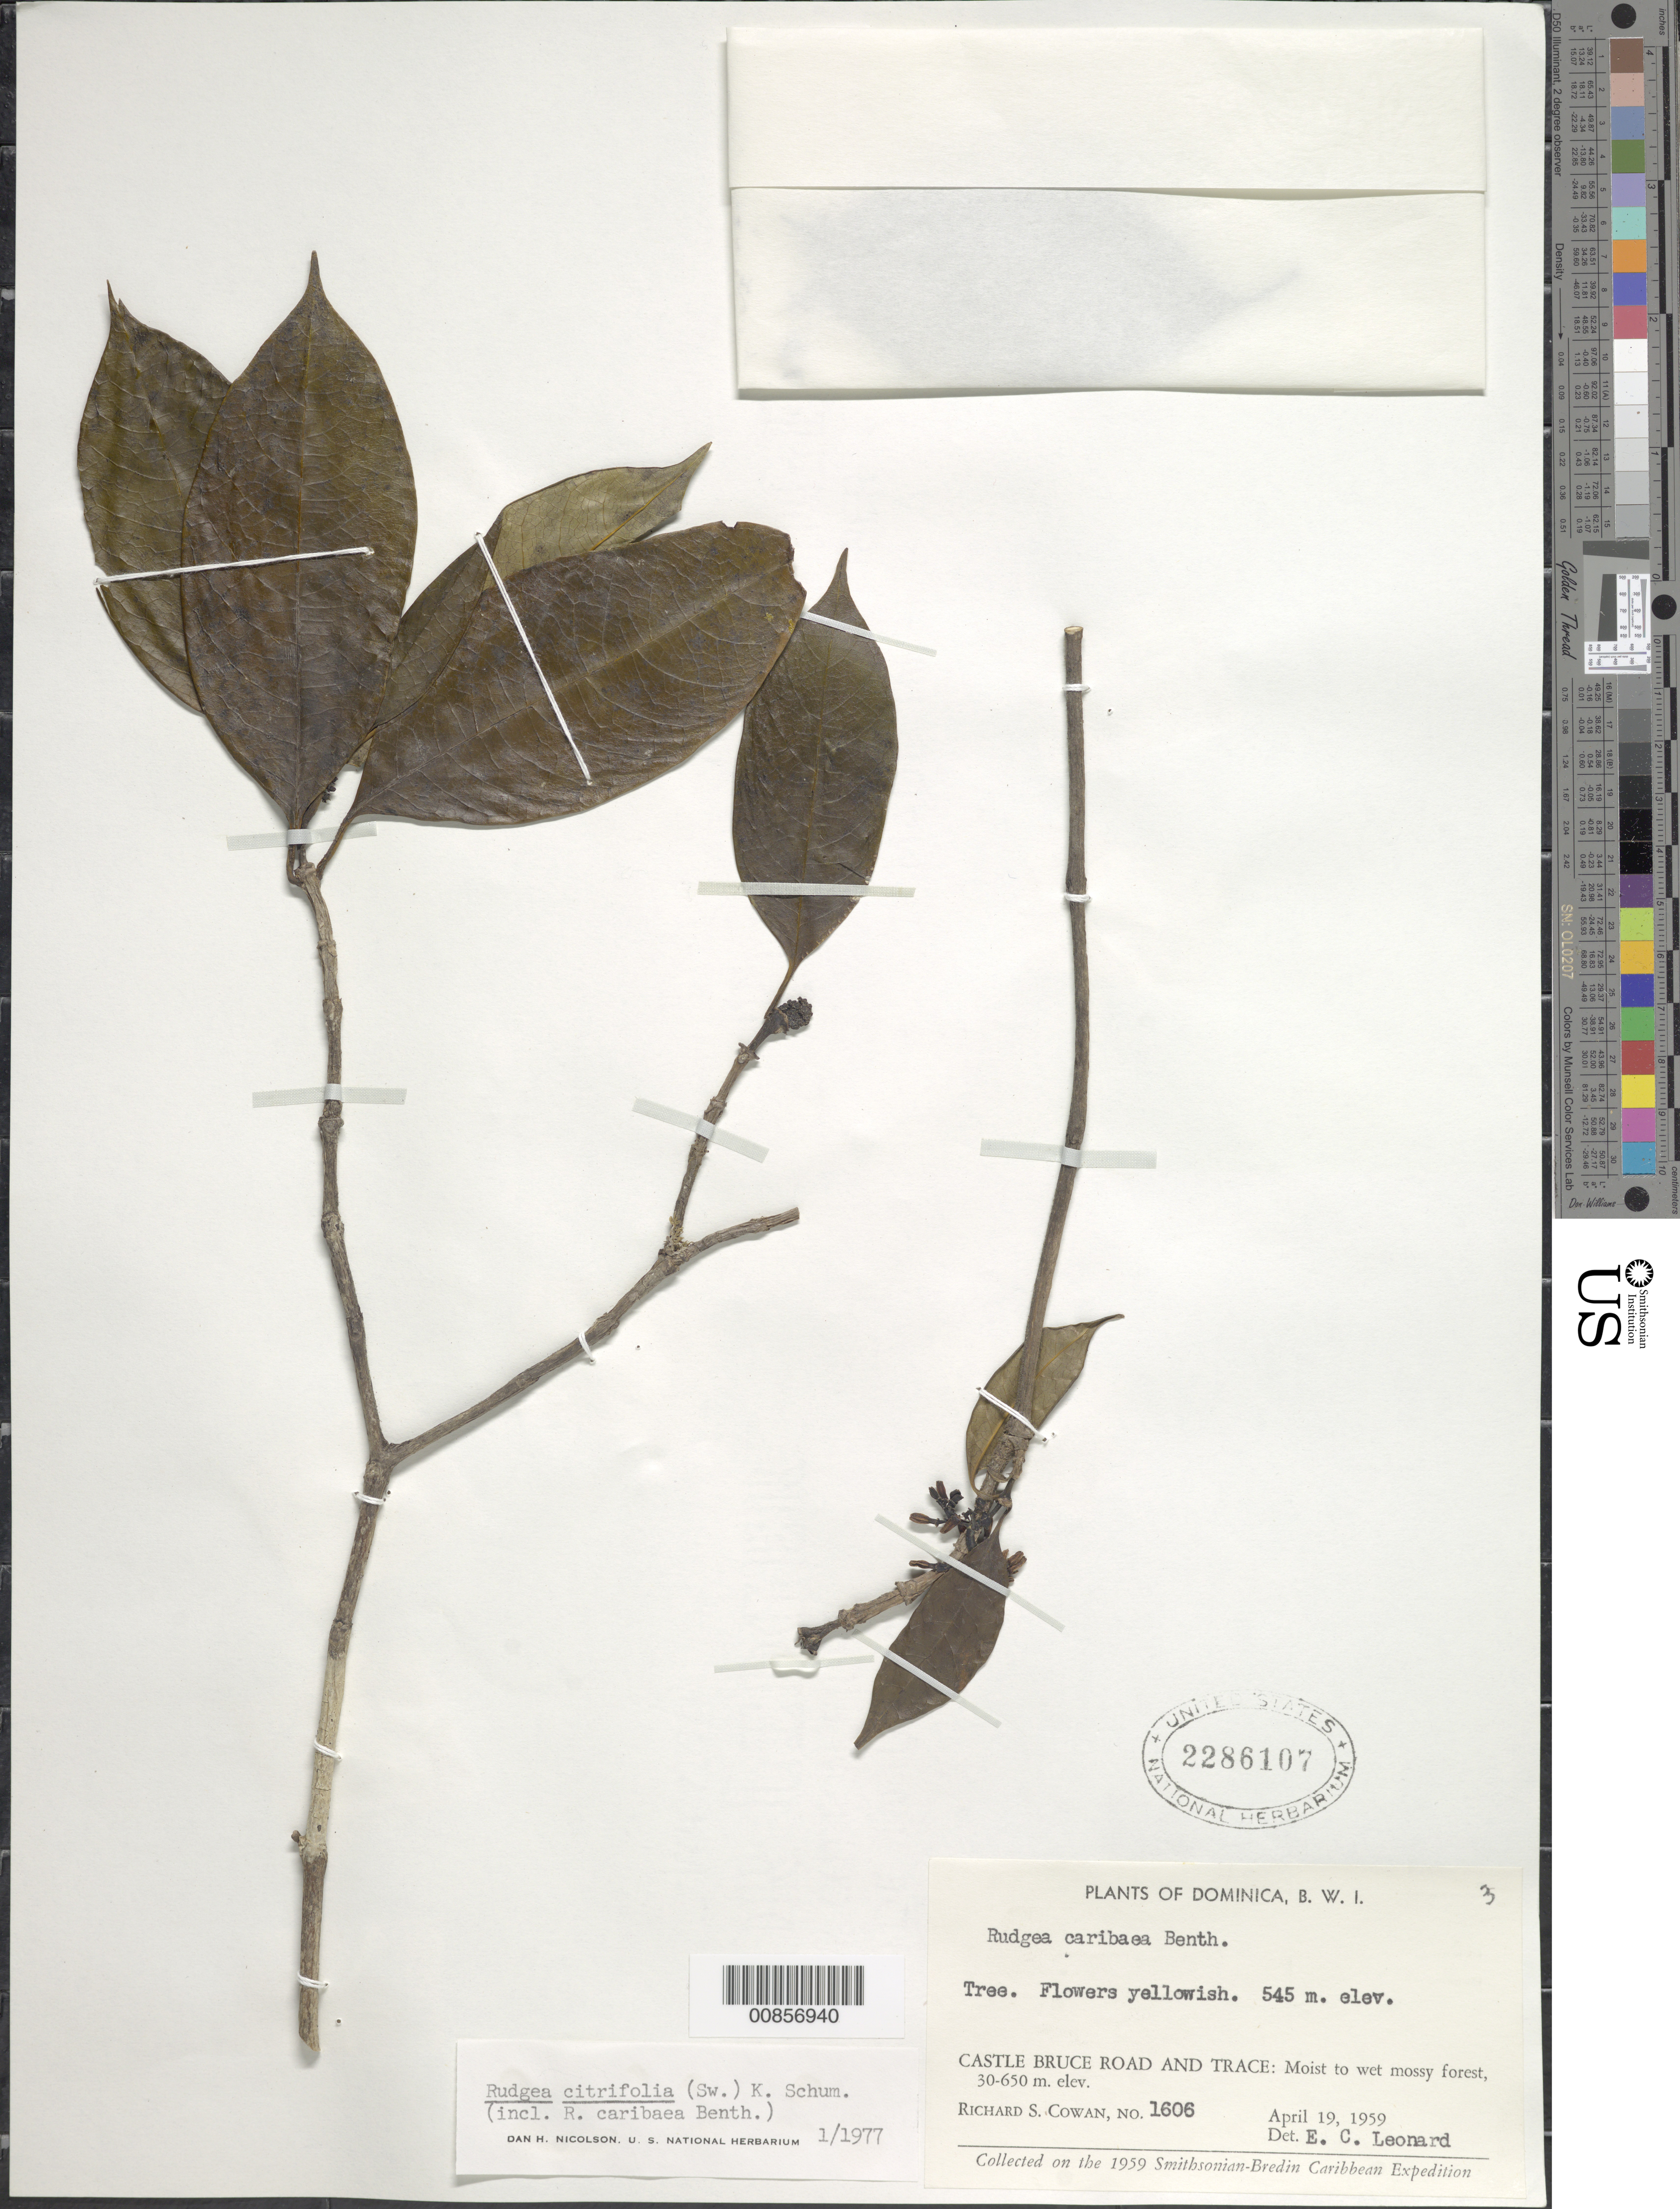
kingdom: Plantae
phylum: Tracheophyta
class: Magnoliopsida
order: Gentianales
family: Rubiaceae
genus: Rudgea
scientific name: Rudgea citrifolia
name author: (Sw.) K. Schum.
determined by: Nicolson, Dan H.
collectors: R. S. Cowan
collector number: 1606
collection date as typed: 19 Apr 1959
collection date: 1959-04-19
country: Dominica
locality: Castle Bruce Road and Trace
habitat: Moist to wet mossy forest, along road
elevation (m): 545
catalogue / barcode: US 2286107